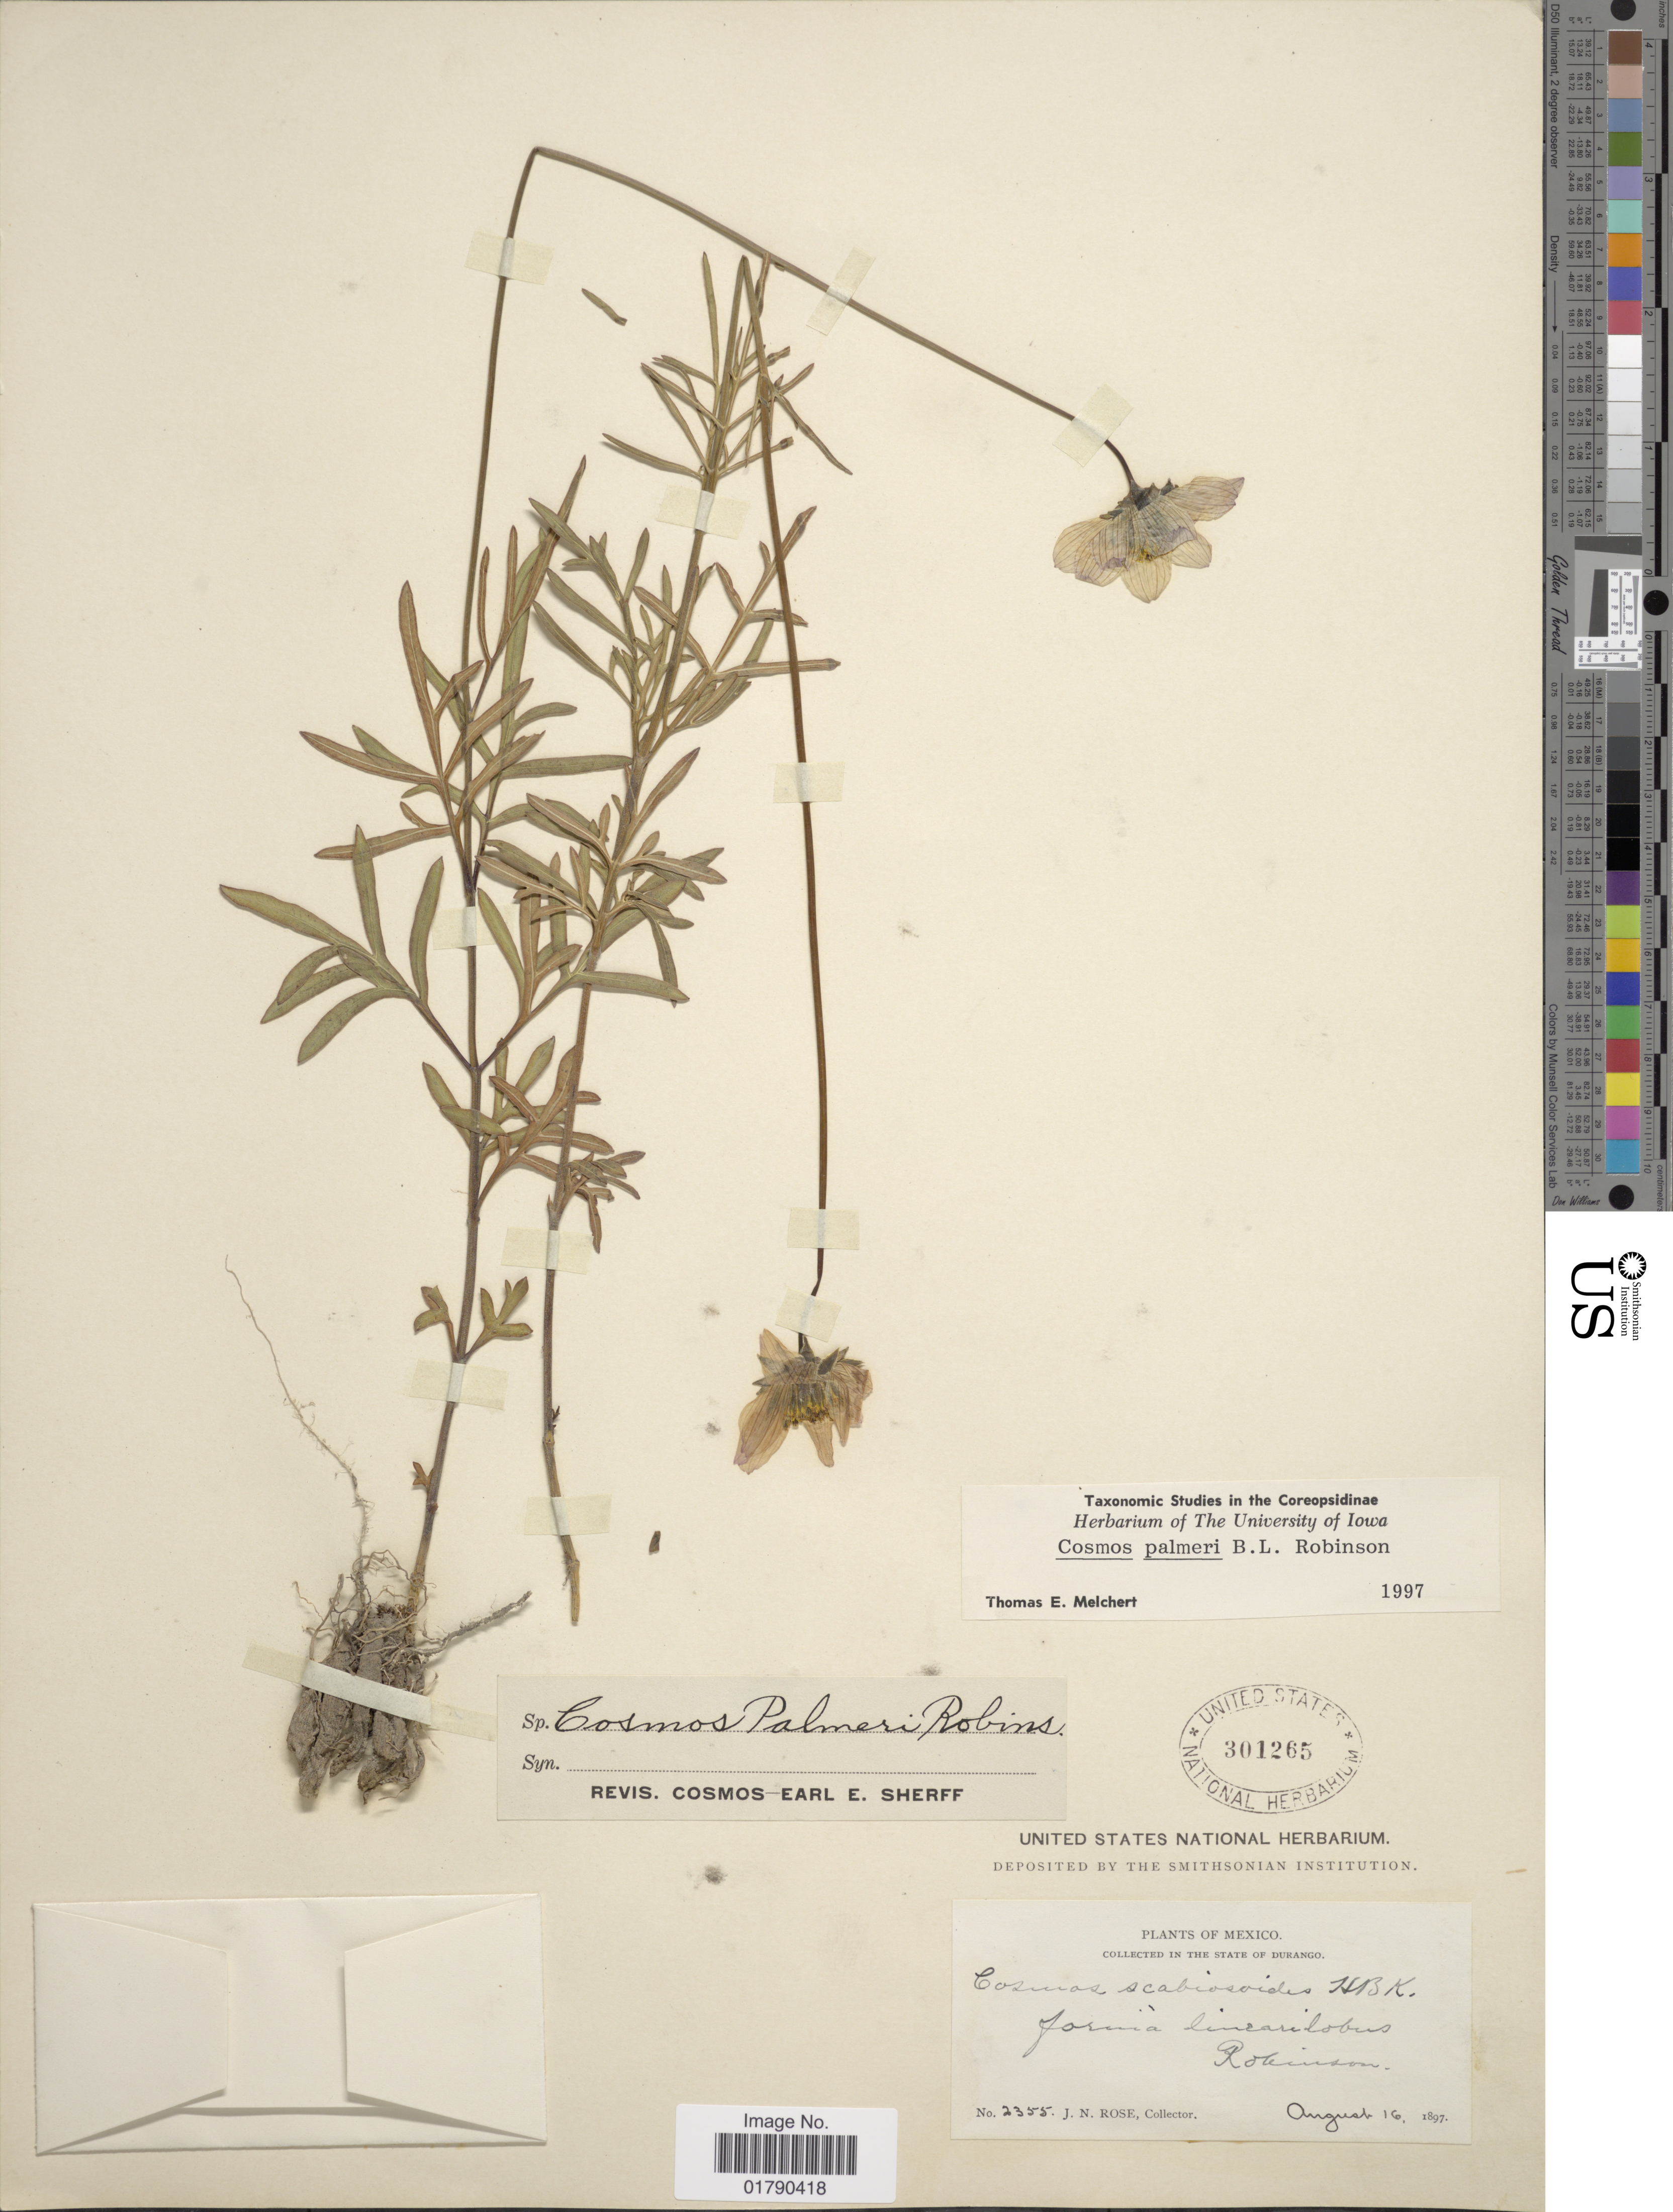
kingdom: Plantae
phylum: Tracheophyta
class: Magnoliopsida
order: Asterales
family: Asteraceae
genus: Cosmos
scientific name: Cosmos palmeri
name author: B.L. Rob.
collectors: J. N. Rose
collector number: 2355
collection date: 1897-08-16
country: Mexico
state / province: Durango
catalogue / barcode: US 301265